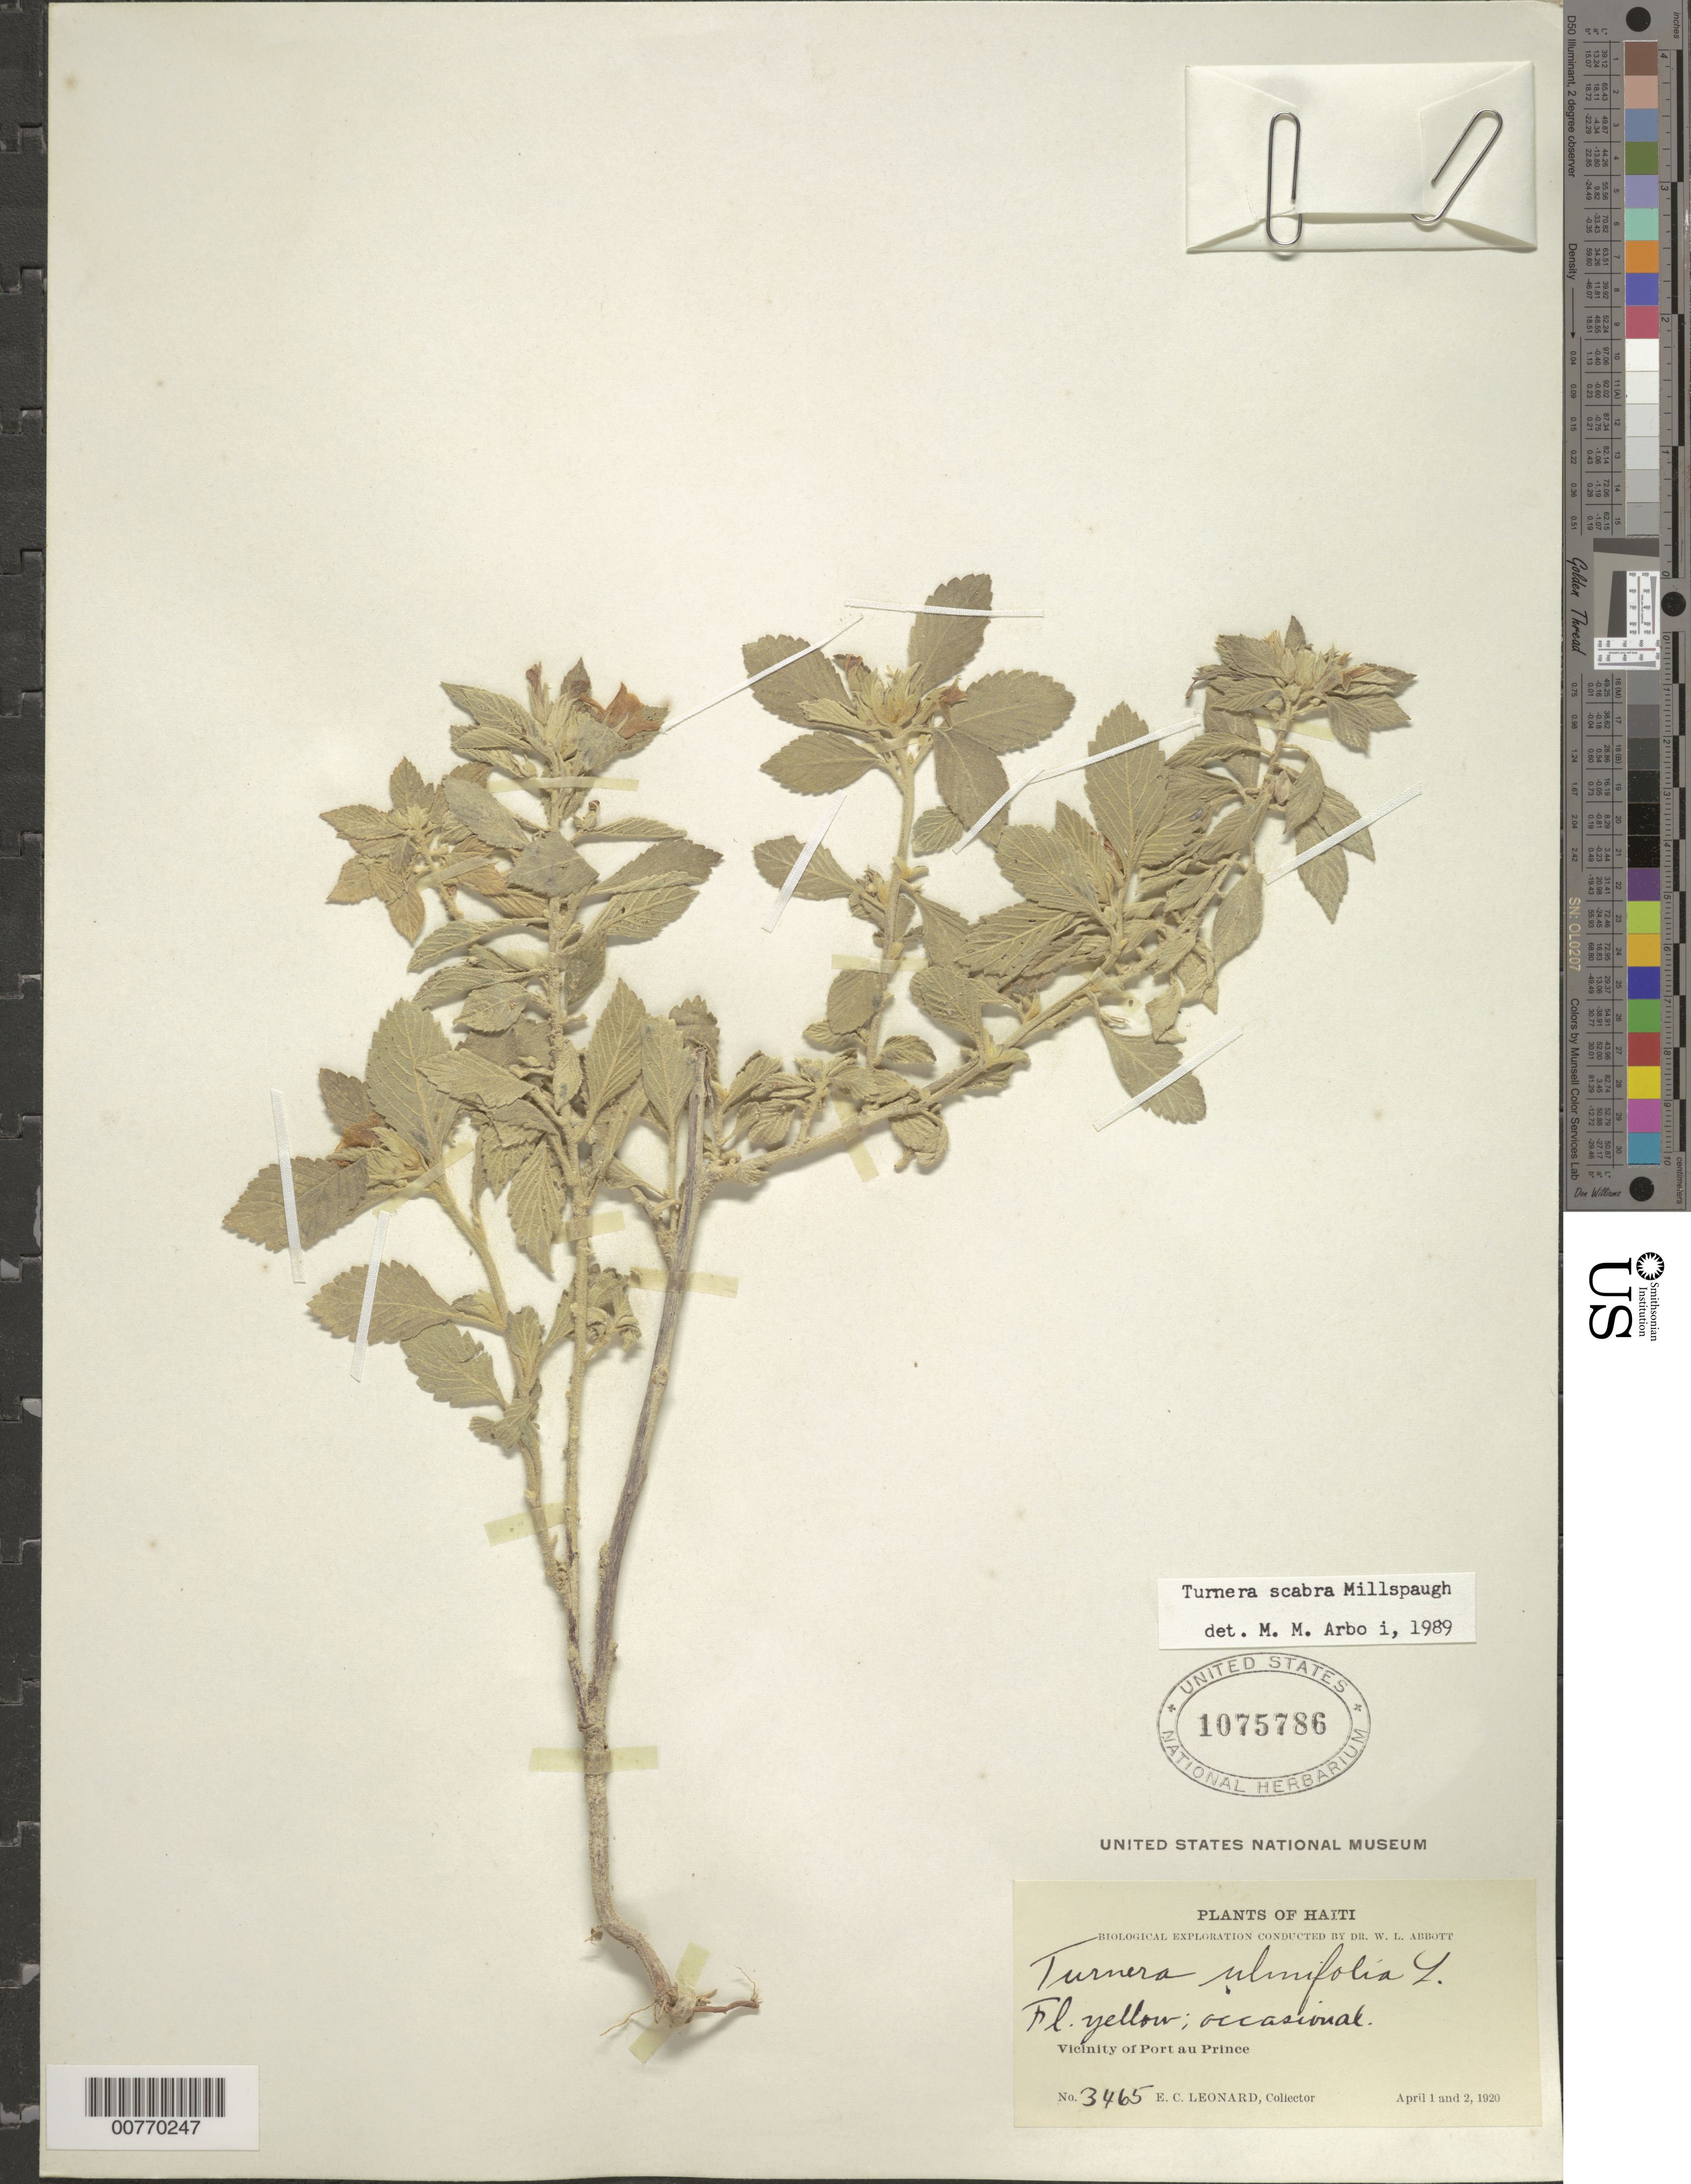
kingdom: Plantae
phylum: Tracheophyta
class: Magnoliopsida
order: Malpighiales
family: Turneraceae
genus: Turnera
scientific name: Turnera ulmifolia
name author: L.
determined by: Arbo, M. M.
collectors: E. C. Leonard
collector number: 3465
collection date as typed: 01 Apr 1920 and 02 Apr 1920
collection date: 1920-04-01,1920-04-02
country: Haiti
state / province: Ouest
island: Hispaniola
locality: Vicinity of Port au Prince.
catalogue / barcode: US 1075786